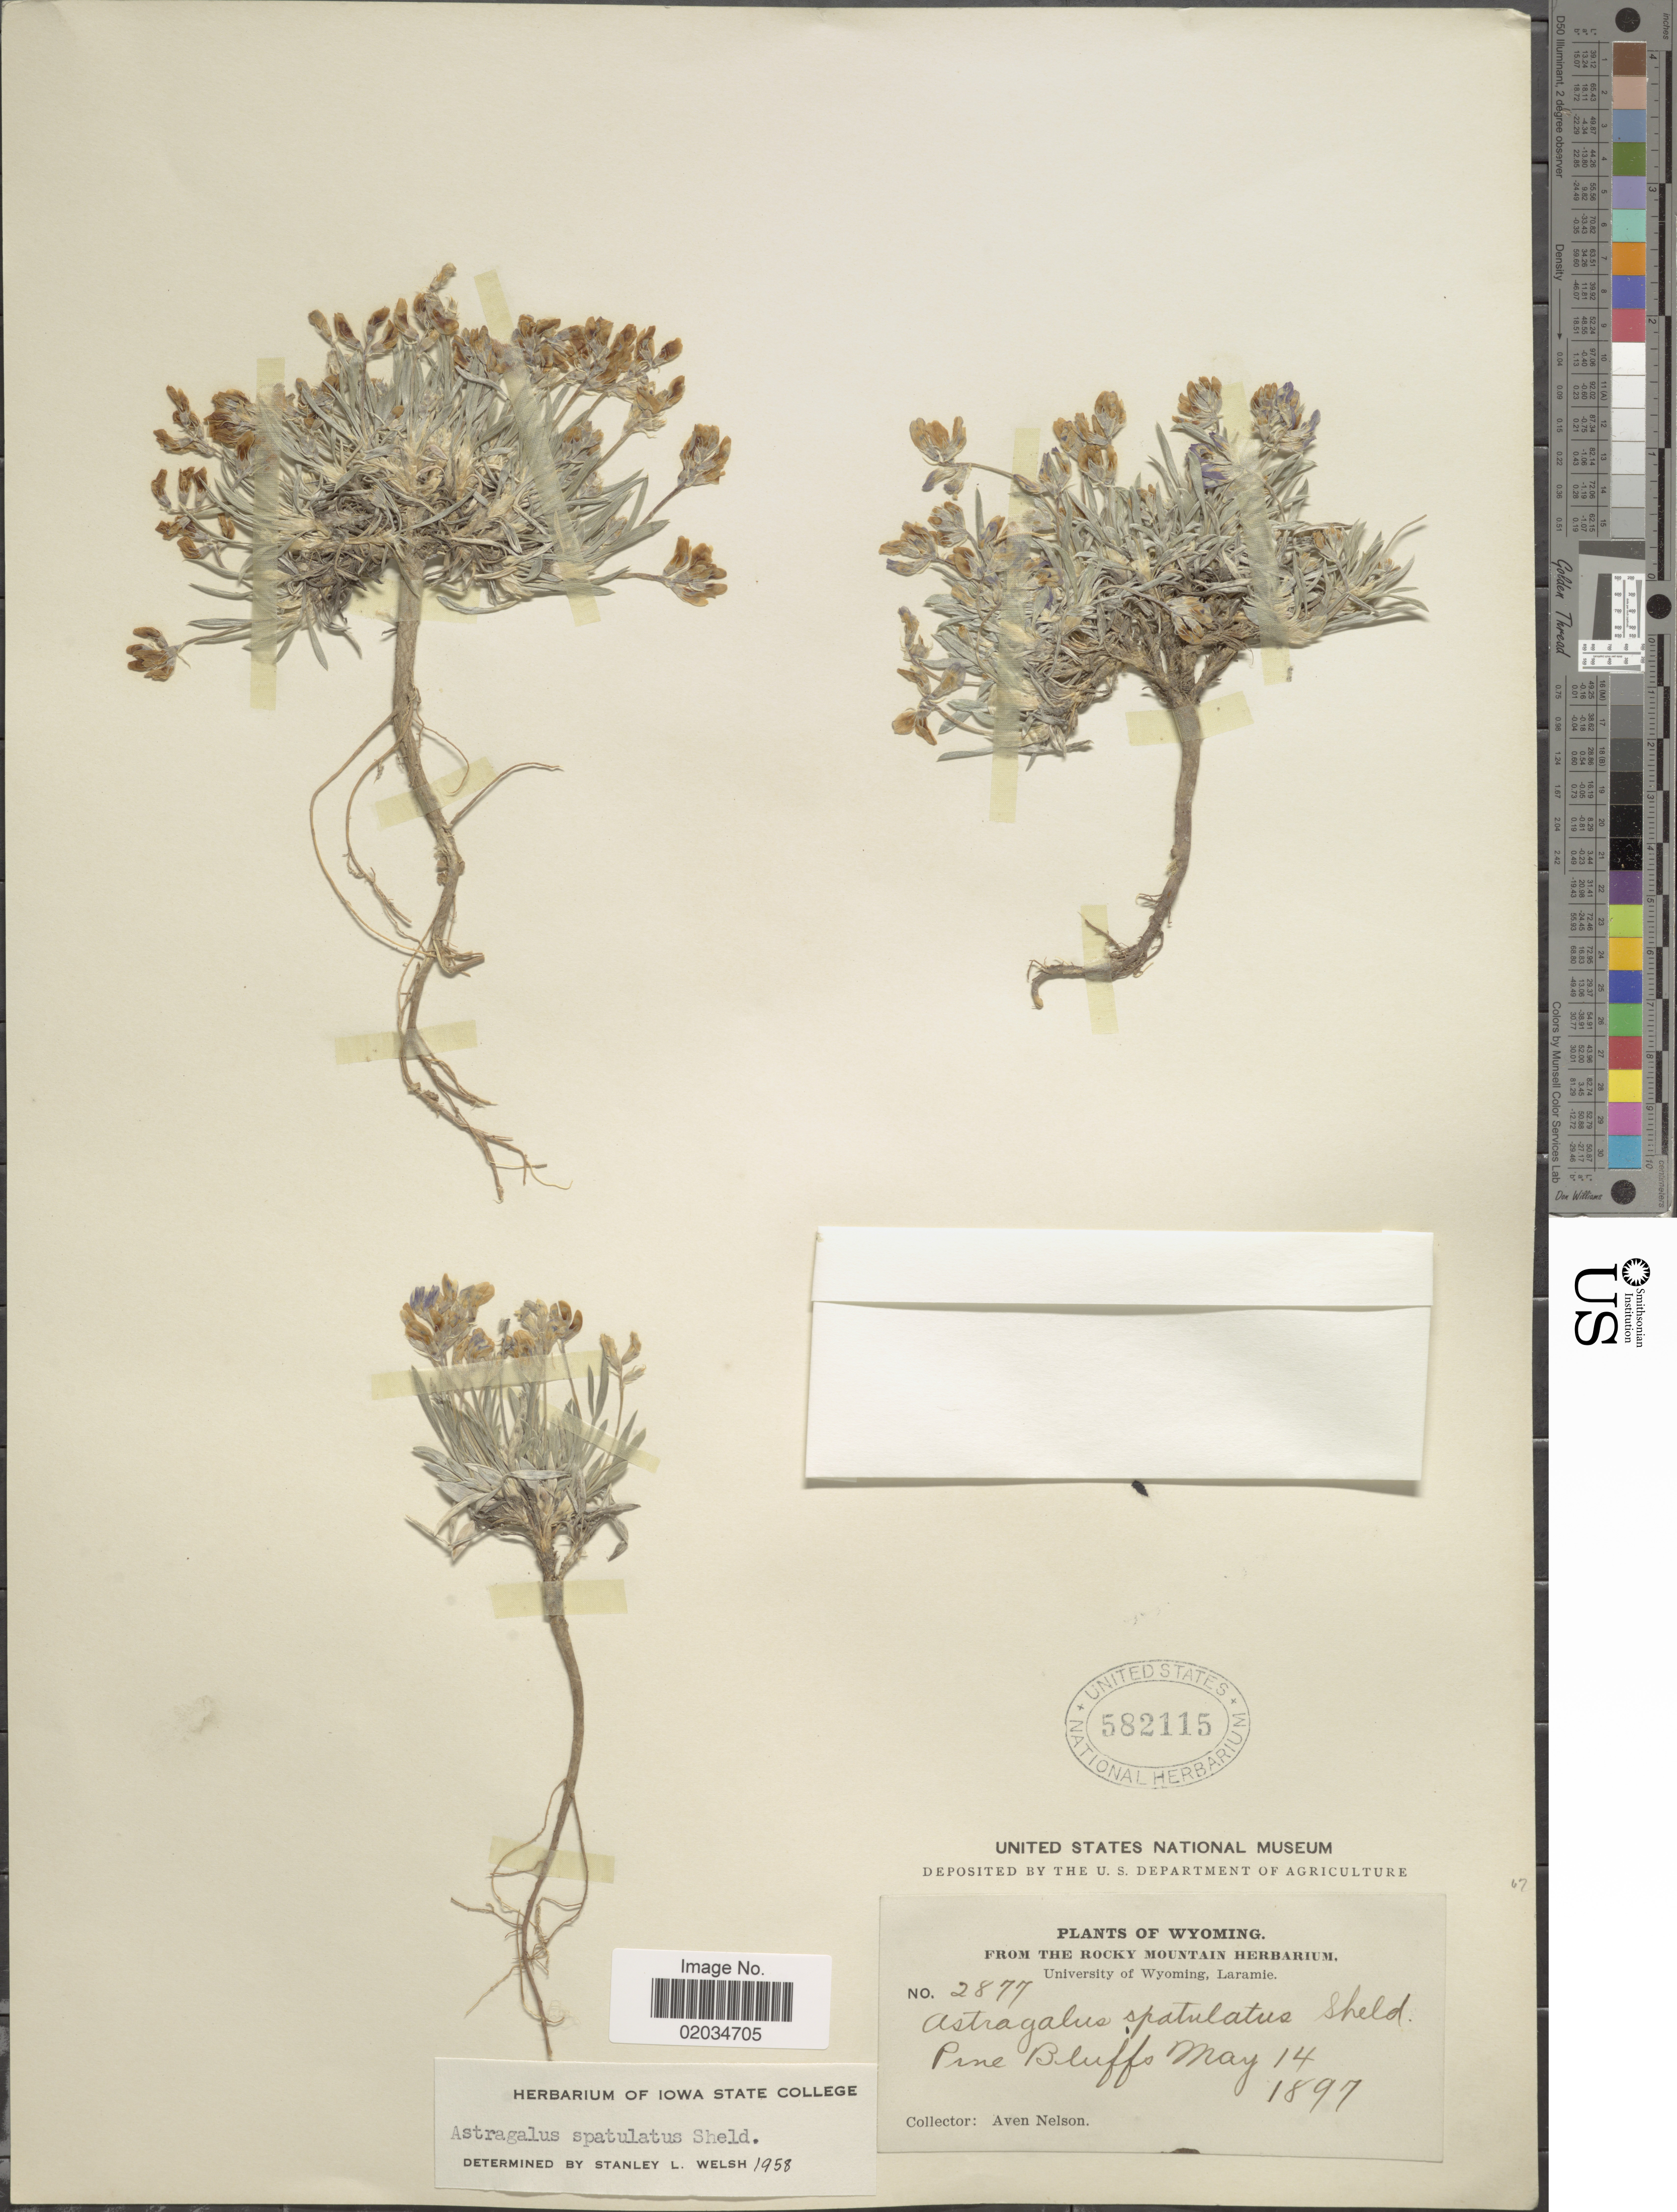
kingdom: Plantae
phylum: Tracheophyta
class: Magnoliopsida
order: Fabales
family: Fabaceae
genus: Astragalus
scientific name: Astragalus sparsiflorus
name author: A. Gray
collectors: A. Nelson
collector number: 2877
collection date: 1897-05-14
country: United States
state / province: Wyoming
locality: Pine Bluffs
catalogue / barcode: US 582115